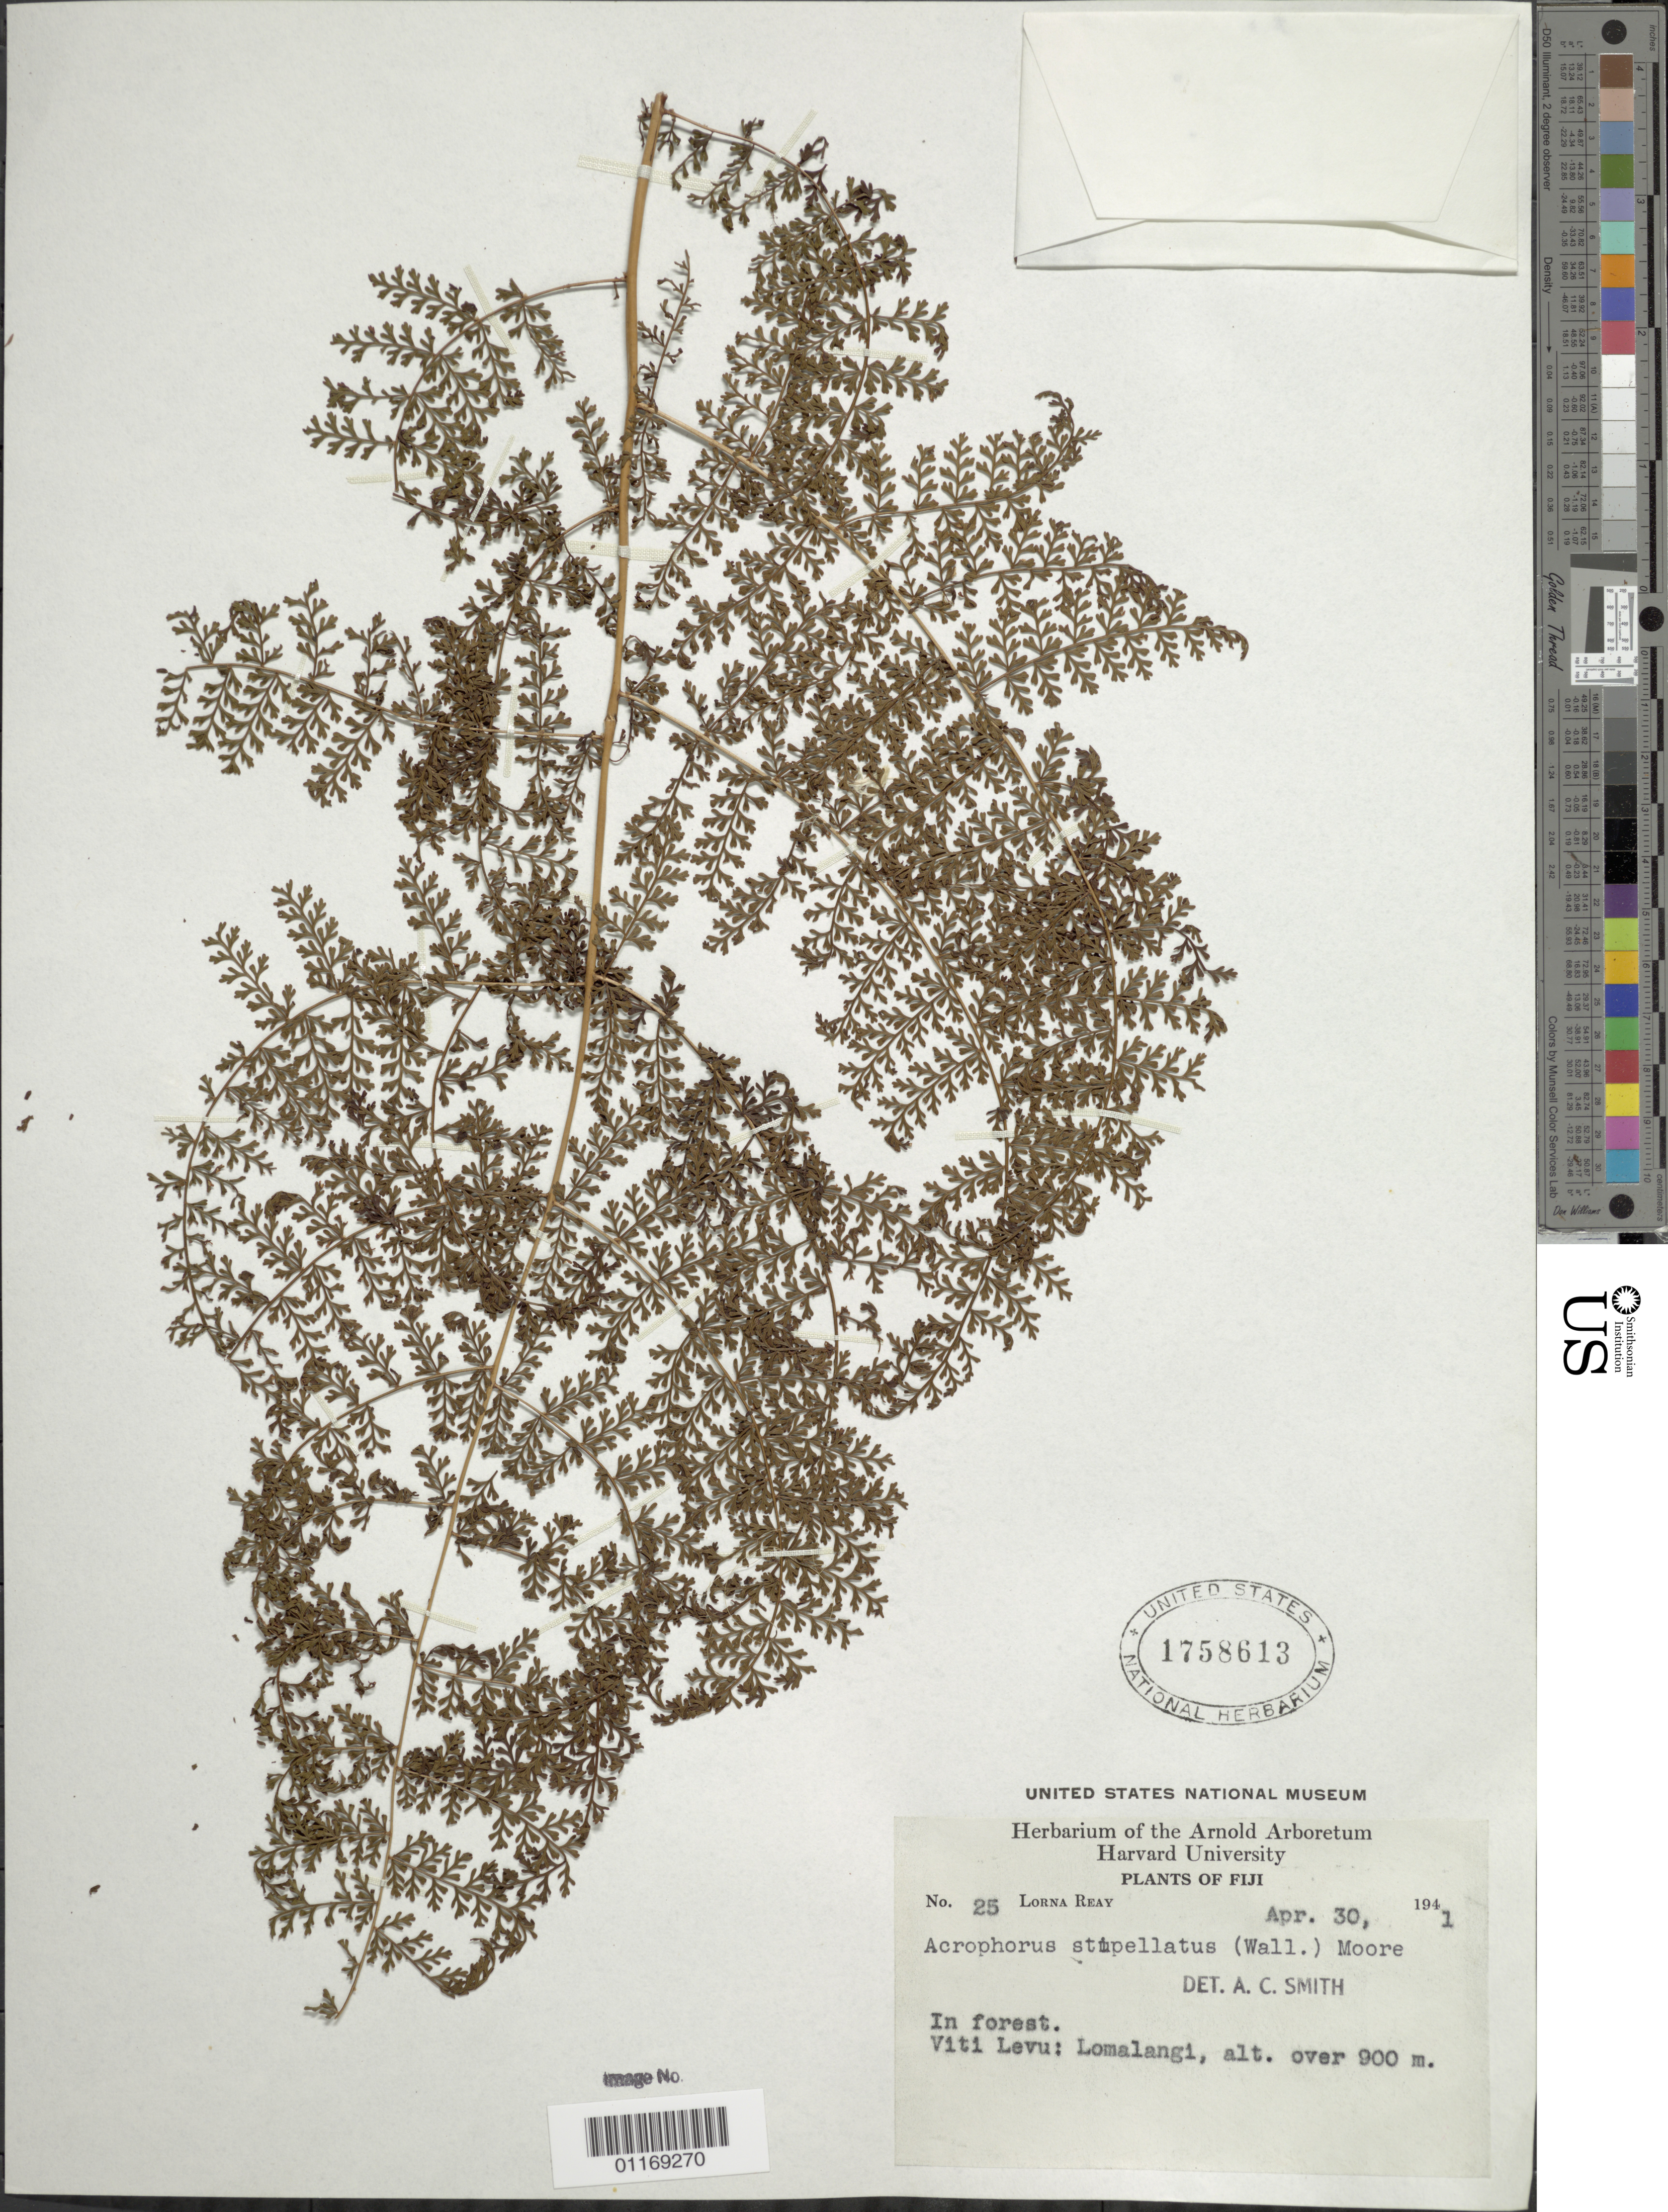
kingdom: Plantae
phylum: Tracheophyta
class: Polypodiopsida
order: Polypodiales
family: Dryopteridaceae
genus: Dryopteris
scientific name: Dryopteris stipellata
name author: Kuntze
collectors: L. Reay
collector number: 25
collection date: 1941-04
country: Fiji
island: Viti Levu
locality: Lomalangi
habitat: In forest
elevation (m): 900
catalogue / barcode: US 1758613